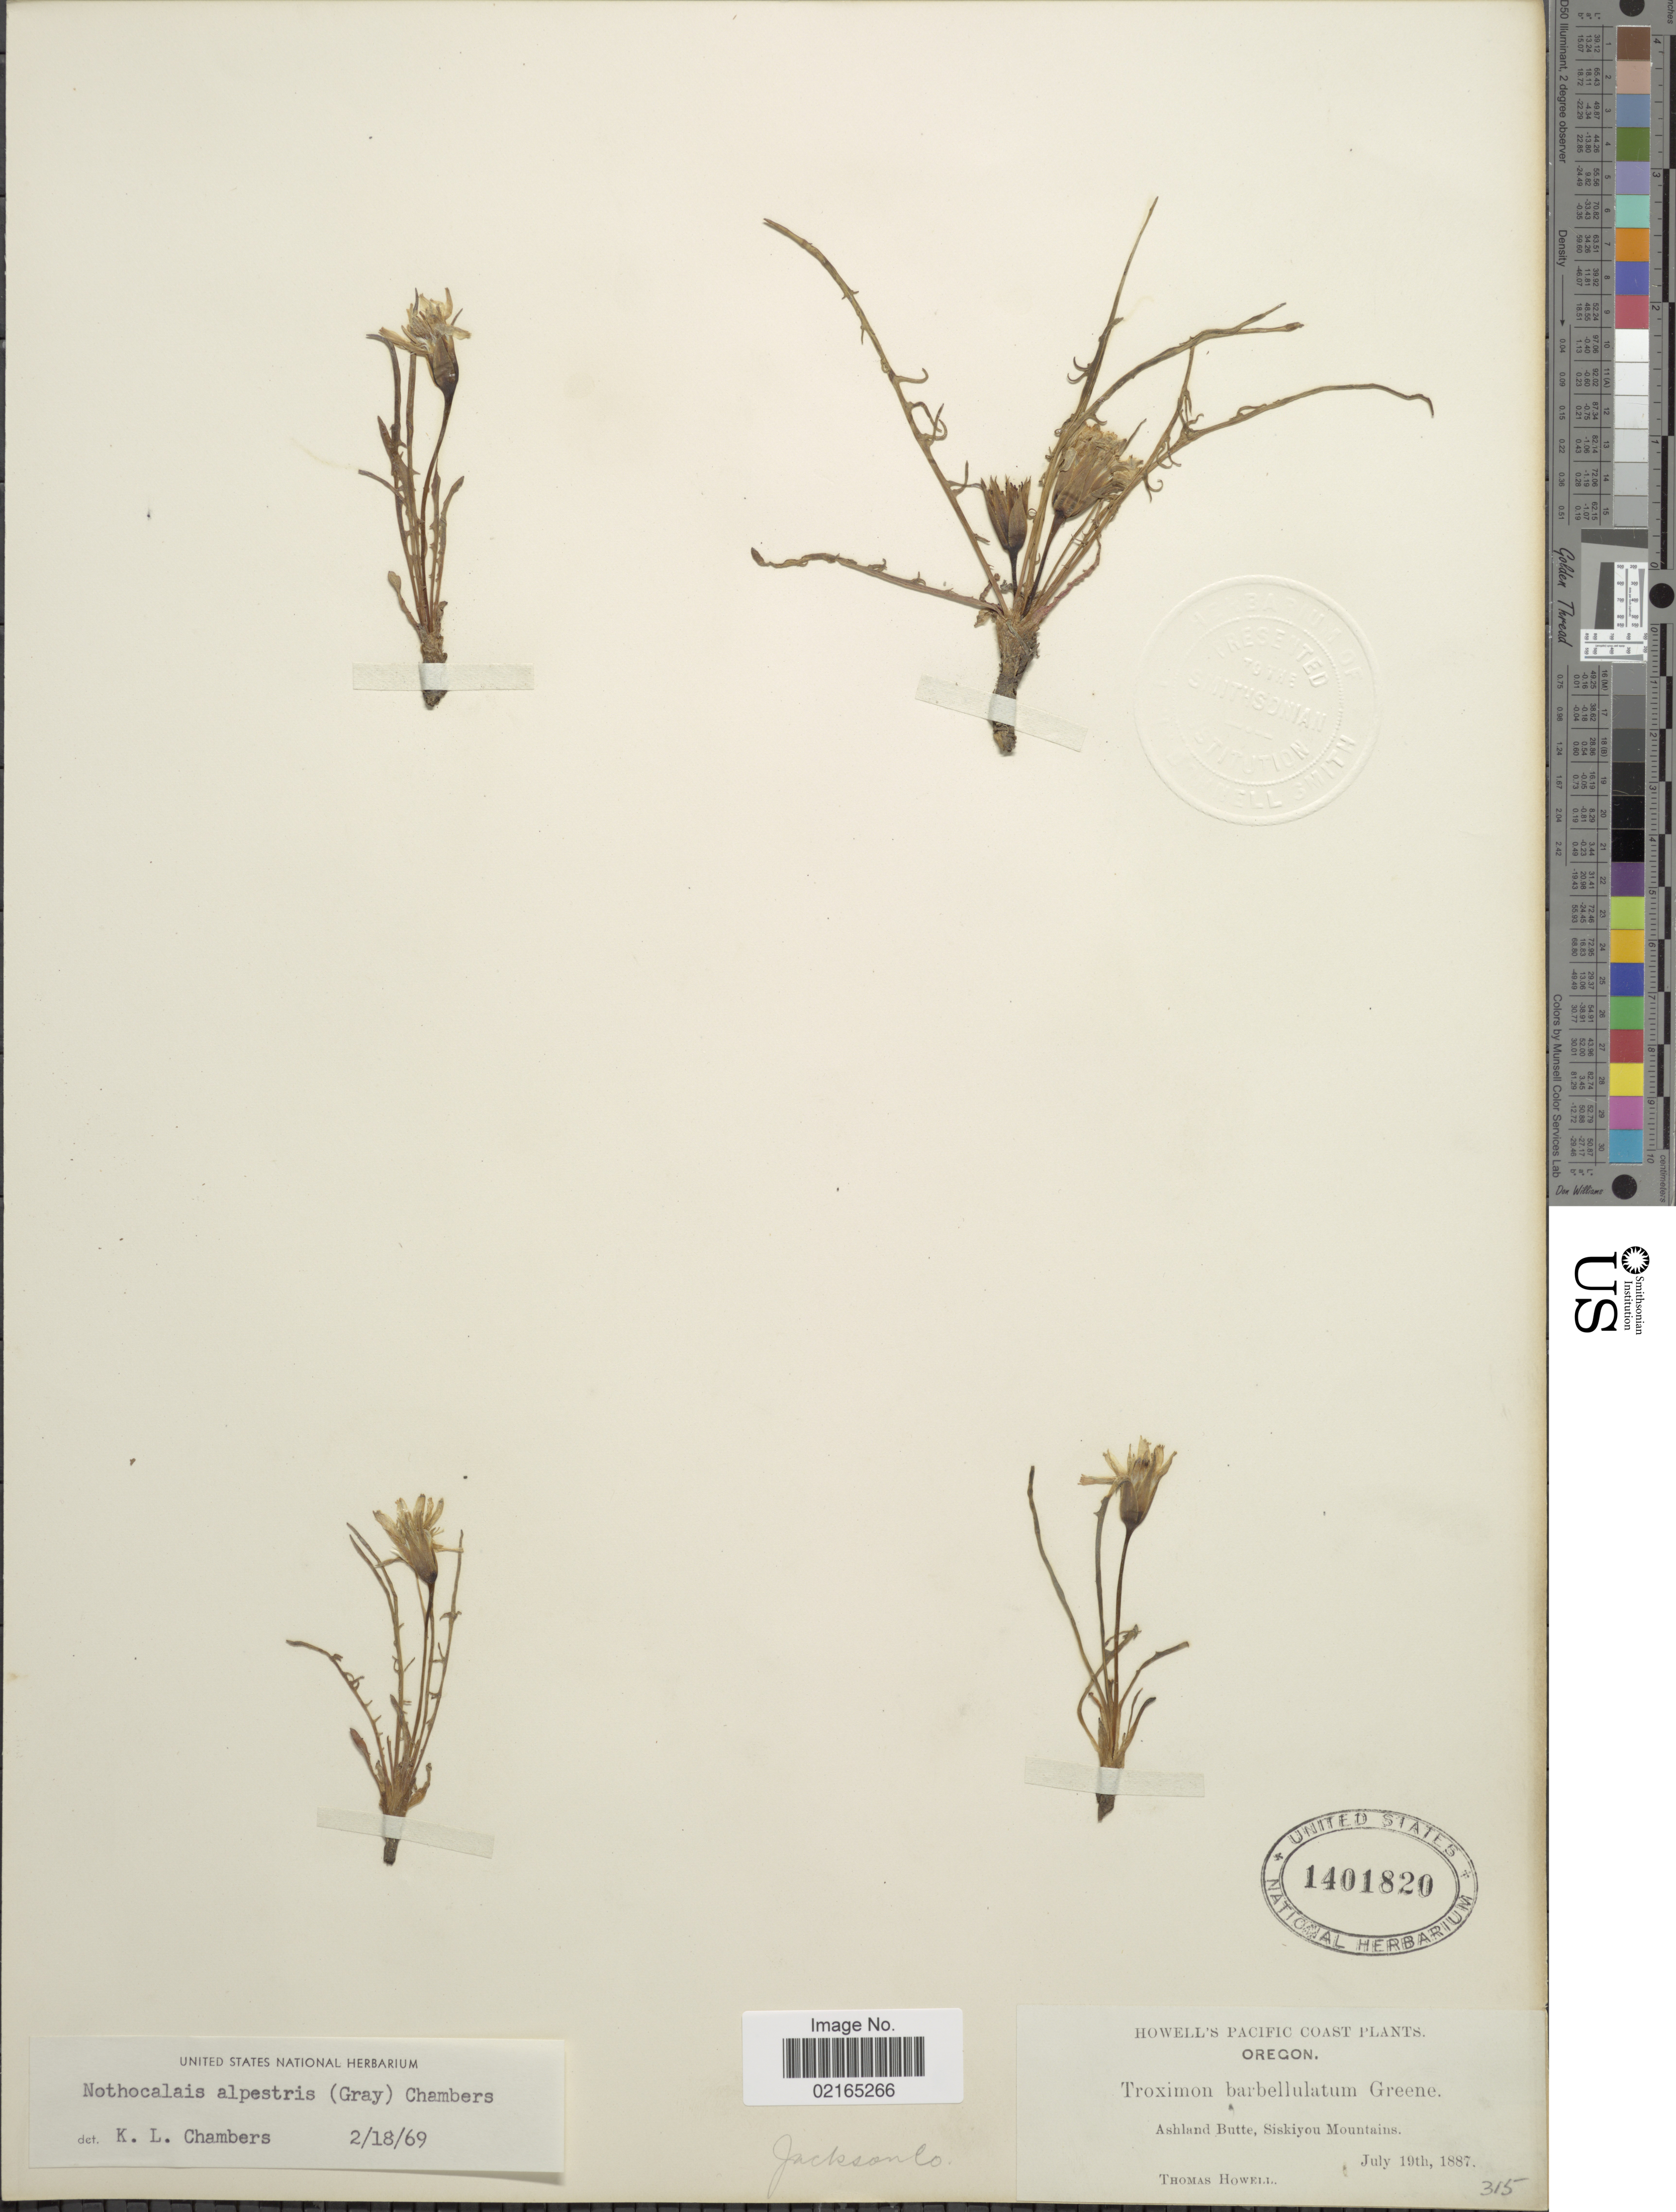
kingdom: Plantae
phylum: Tracheophyta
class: Magnoliopsida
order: Asterales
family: Asteraceae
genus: Nothocalais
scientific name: Nothocalais alpestris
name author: (A. Gray) K.L. Chambers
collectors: T. Howell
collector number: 315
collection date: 1887-07-19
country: United States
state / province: Oregon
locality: Coastal, Ashland Butte, Siskiyou Mountains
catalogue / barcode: US 1401820